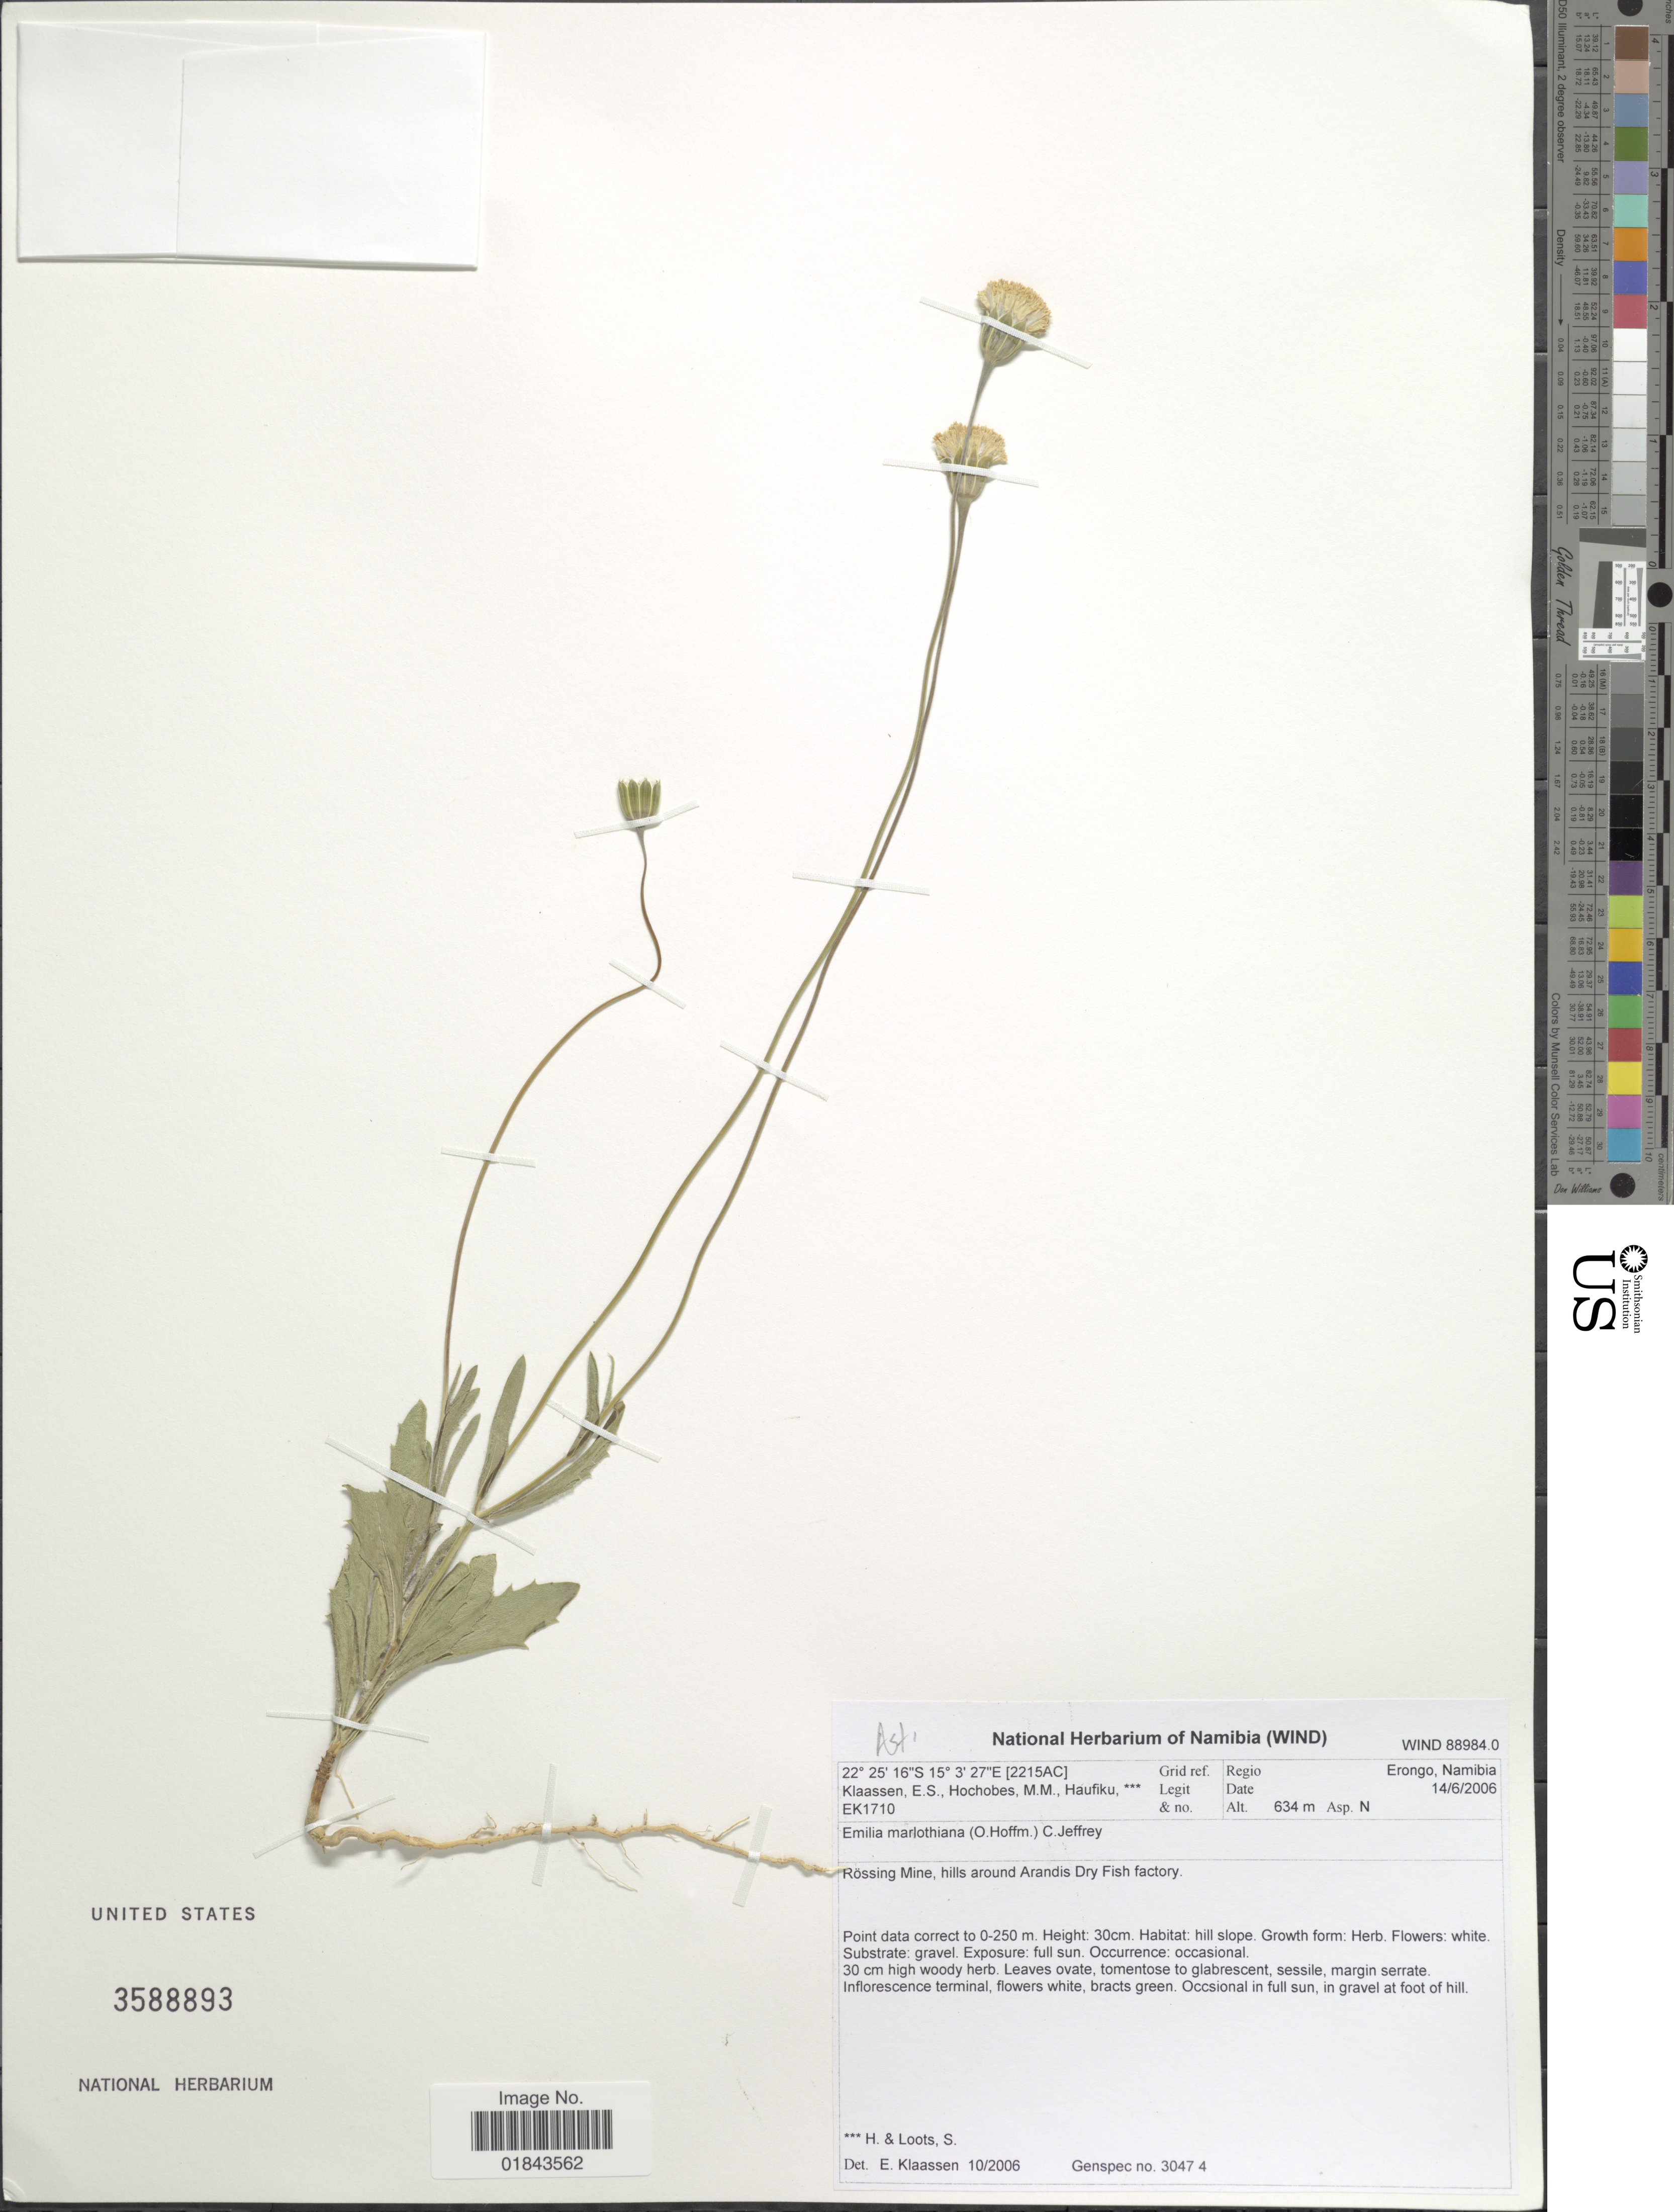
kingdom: Plantae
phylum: Tracheophyta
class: Magnoliopsida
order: Asterales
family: Asteraceae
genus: Emilia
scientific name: Emilia marlothiana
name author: (O. Hoffm.) C. Jeffrey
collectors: E. S. Klaassen, M. Hochobes, H. Haufiku & S. Loots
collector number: EK1710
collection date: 2006-06-14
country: Namibia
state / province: Erongo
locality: Regio: Erongo, Namibia, Grid ref. [2215AC], Rossing Mine, hills around Arandis Dry Fish Factory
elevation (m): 634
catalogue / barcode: US 3588893